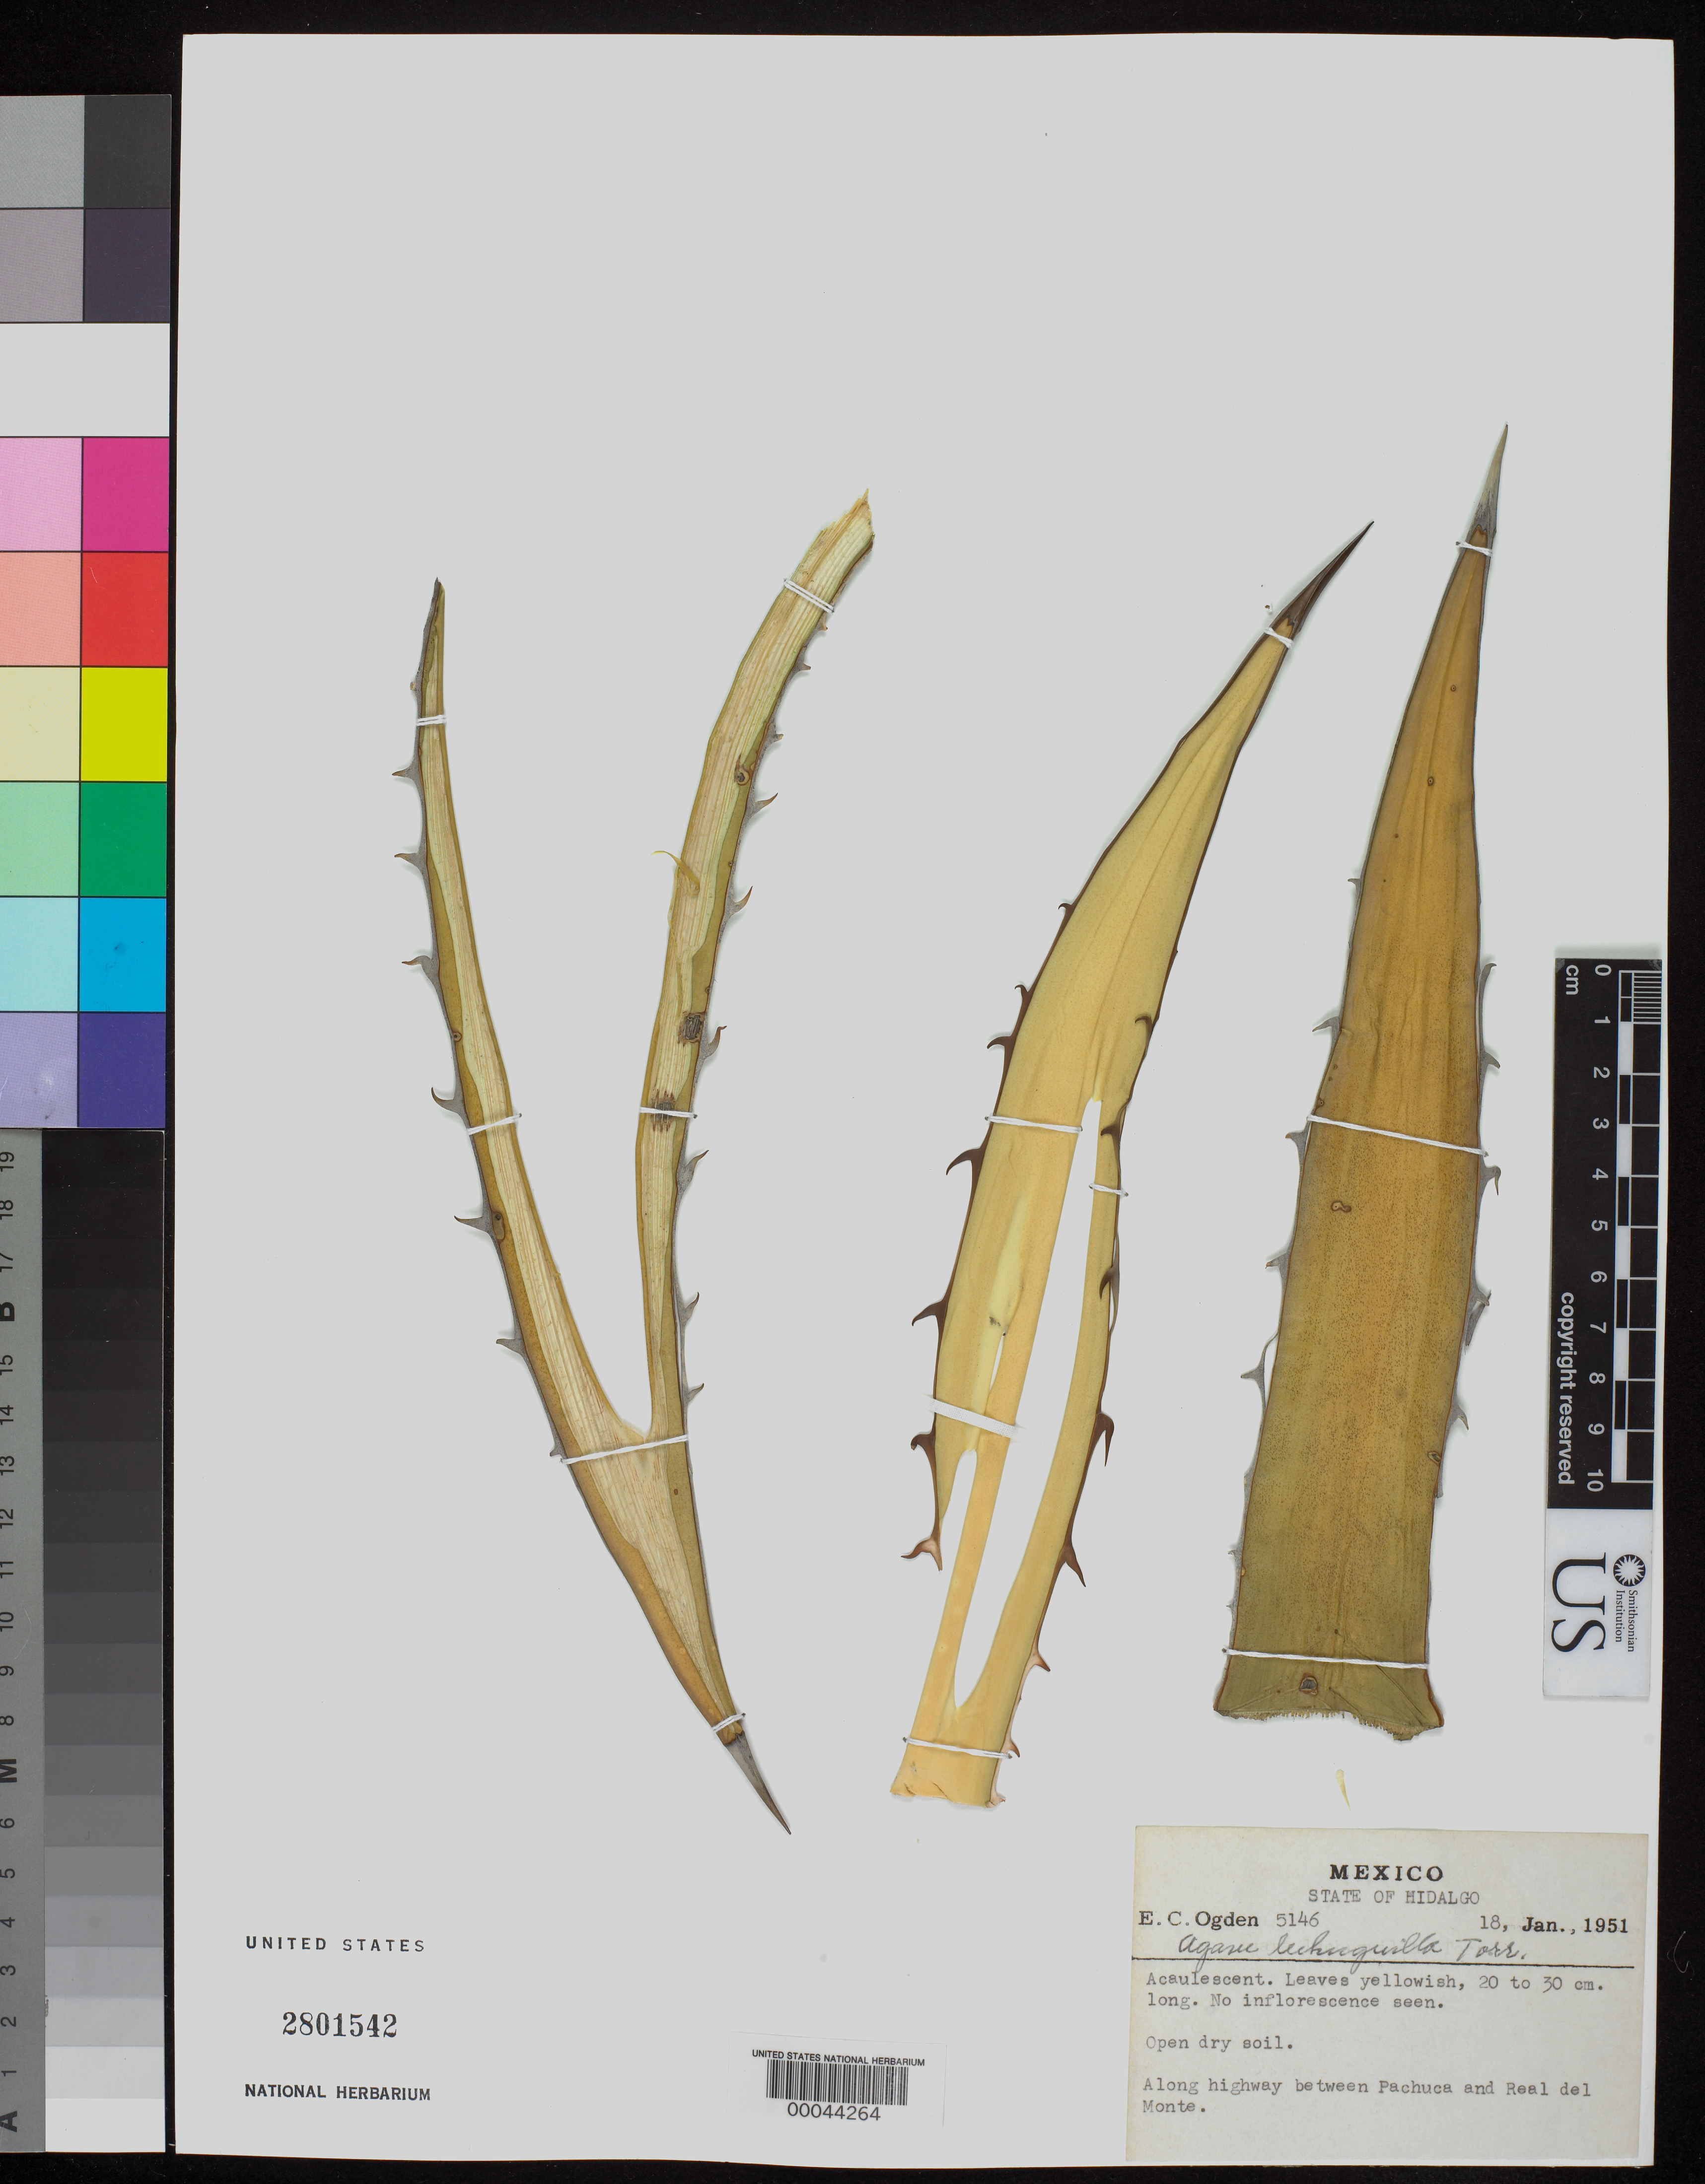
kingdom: Plantae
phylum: Tracheophyta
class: Liliopsida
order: Asparagales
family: Asparagaceae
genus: Agave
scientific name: Agave lechuguilla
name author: Torr.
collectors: E. C. Ogden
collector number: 5146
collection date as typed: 18 Jan 1951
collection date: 1951-01-18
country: Mexico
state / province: Hidalgo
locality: Along highway between Pachuca and Real del Monte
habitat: Open dry soil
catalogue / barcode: US 2801542